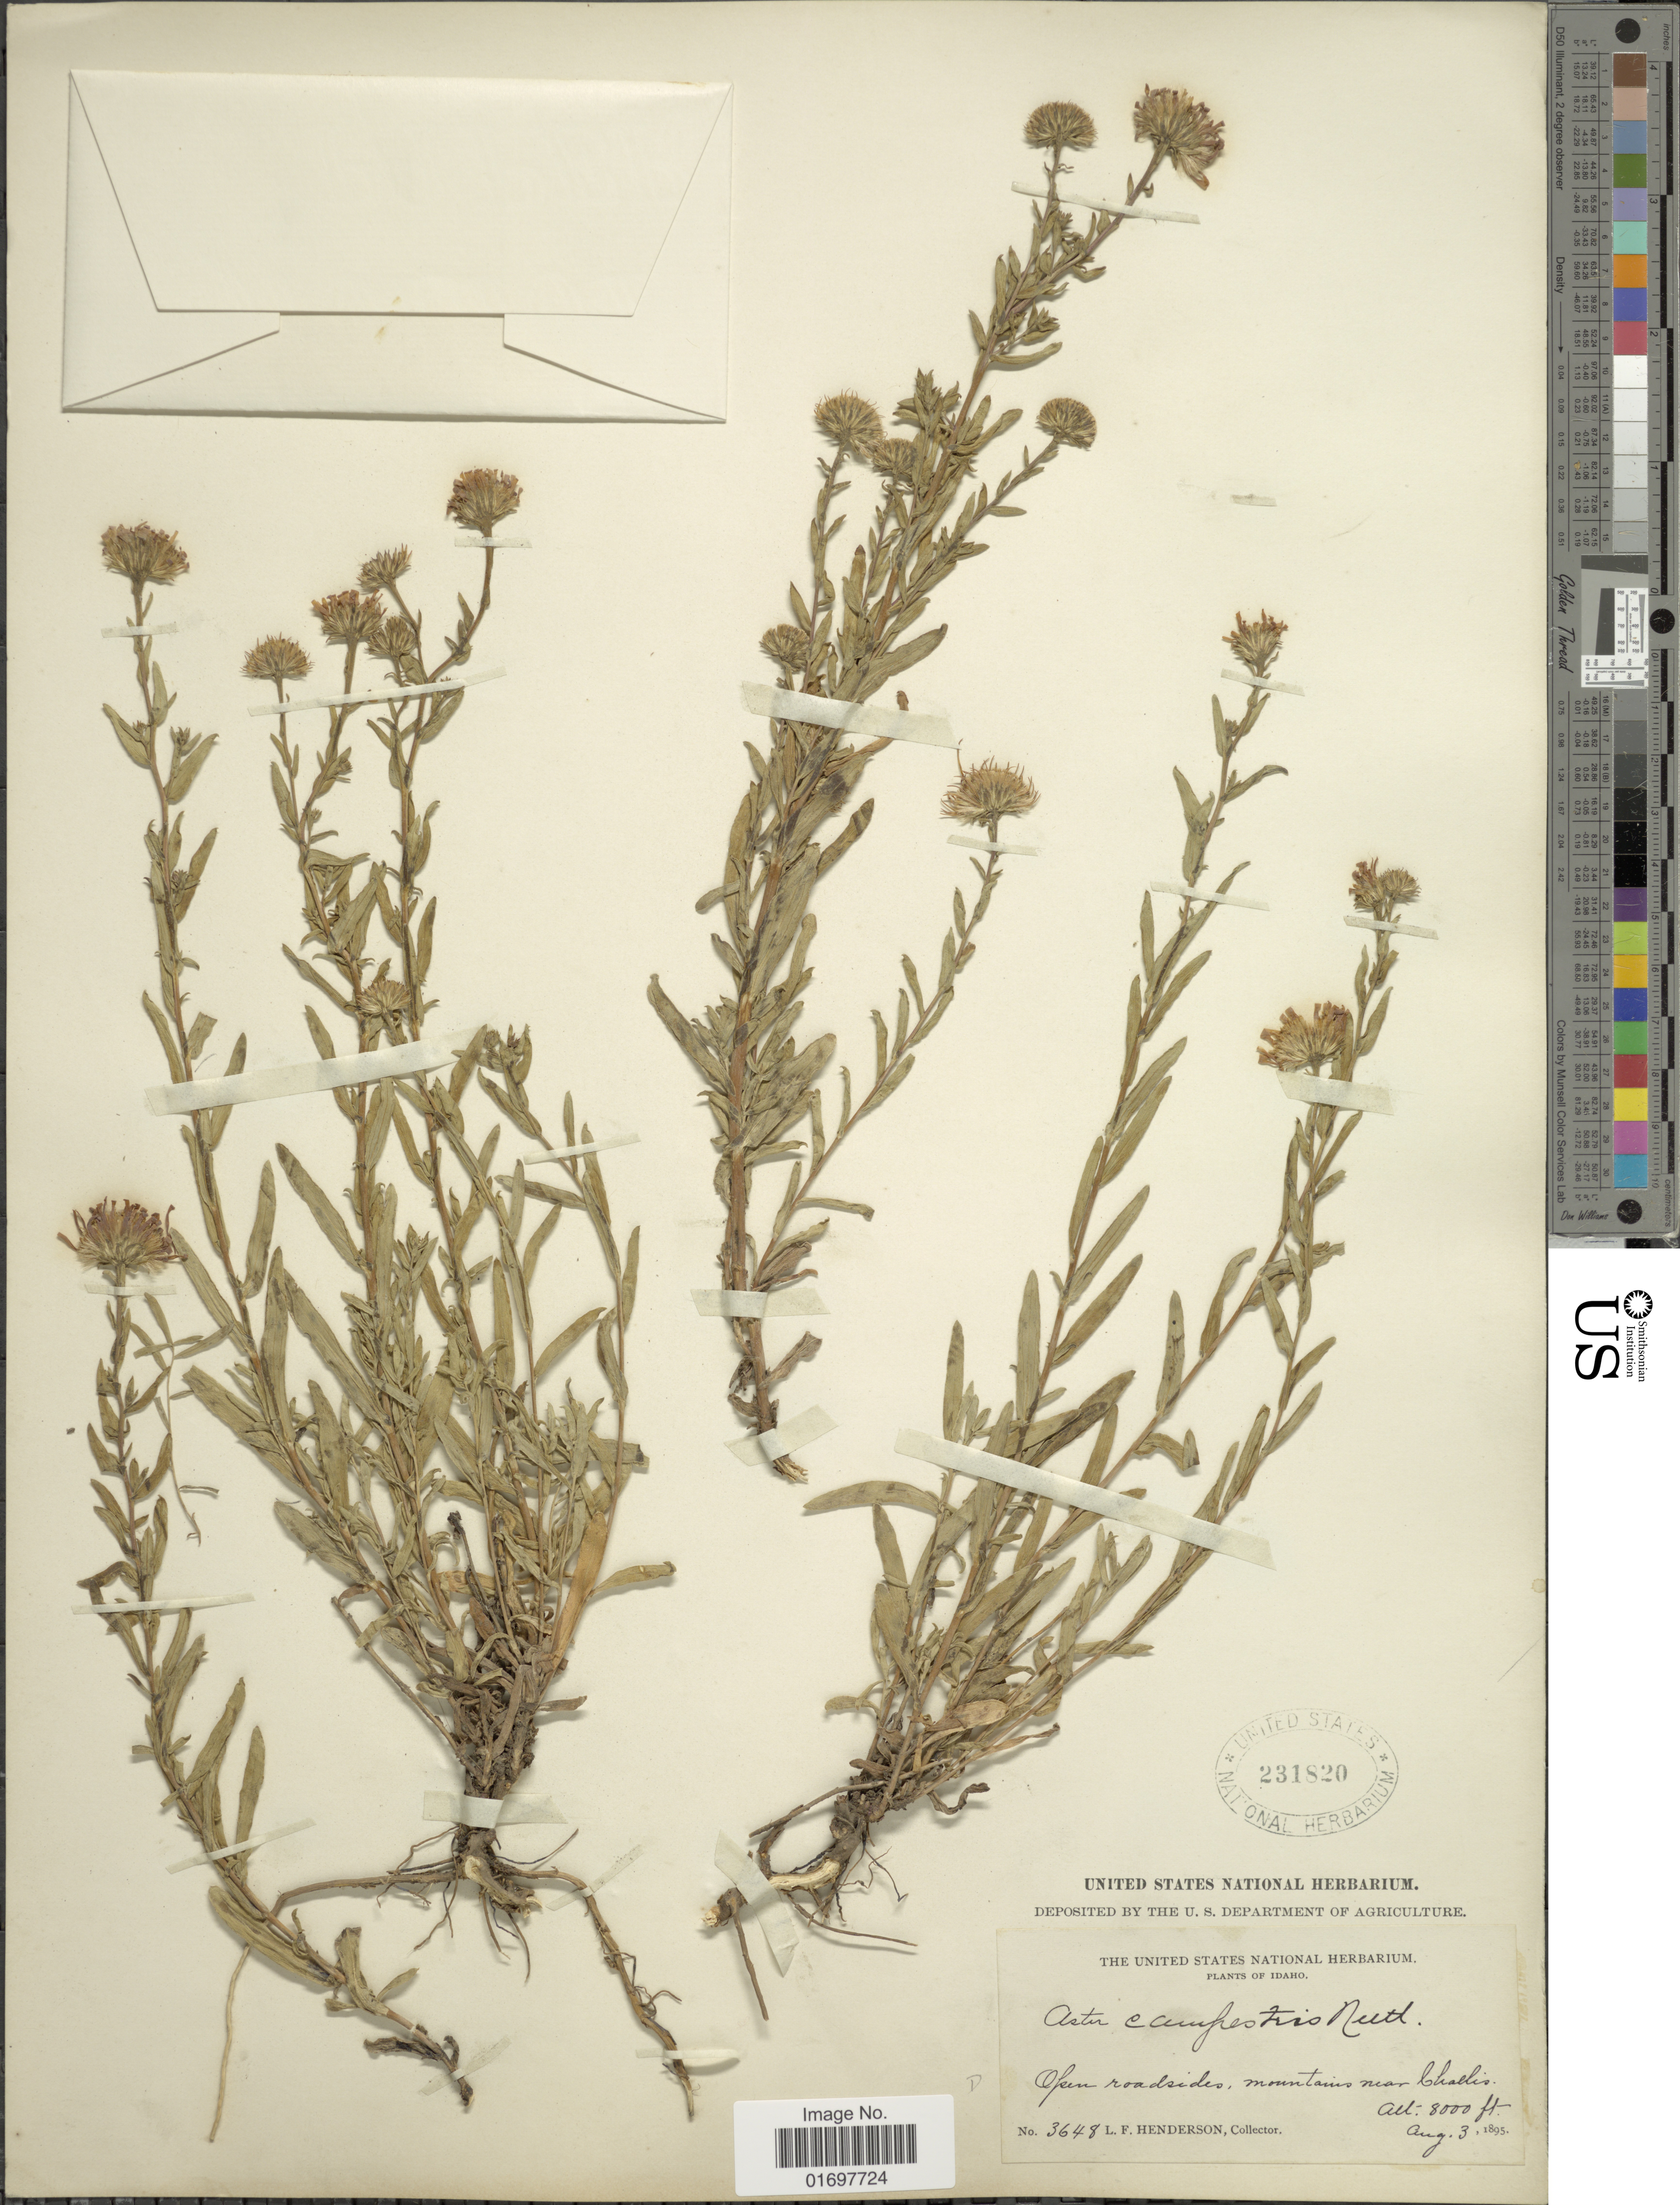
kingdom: Plantae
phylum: Tracheophyta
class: Magnoliopsida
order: Asterales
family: Asteraceae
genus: Symphyotrichum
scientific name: Symphyotrichum campestre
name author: (Nutt.) G.L. Nesom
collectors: L. Henderson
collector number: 3648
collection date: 1895-08-03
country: United States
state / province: Idaho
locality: Mountains near Challis.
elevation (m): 2438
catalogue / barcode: US 231820